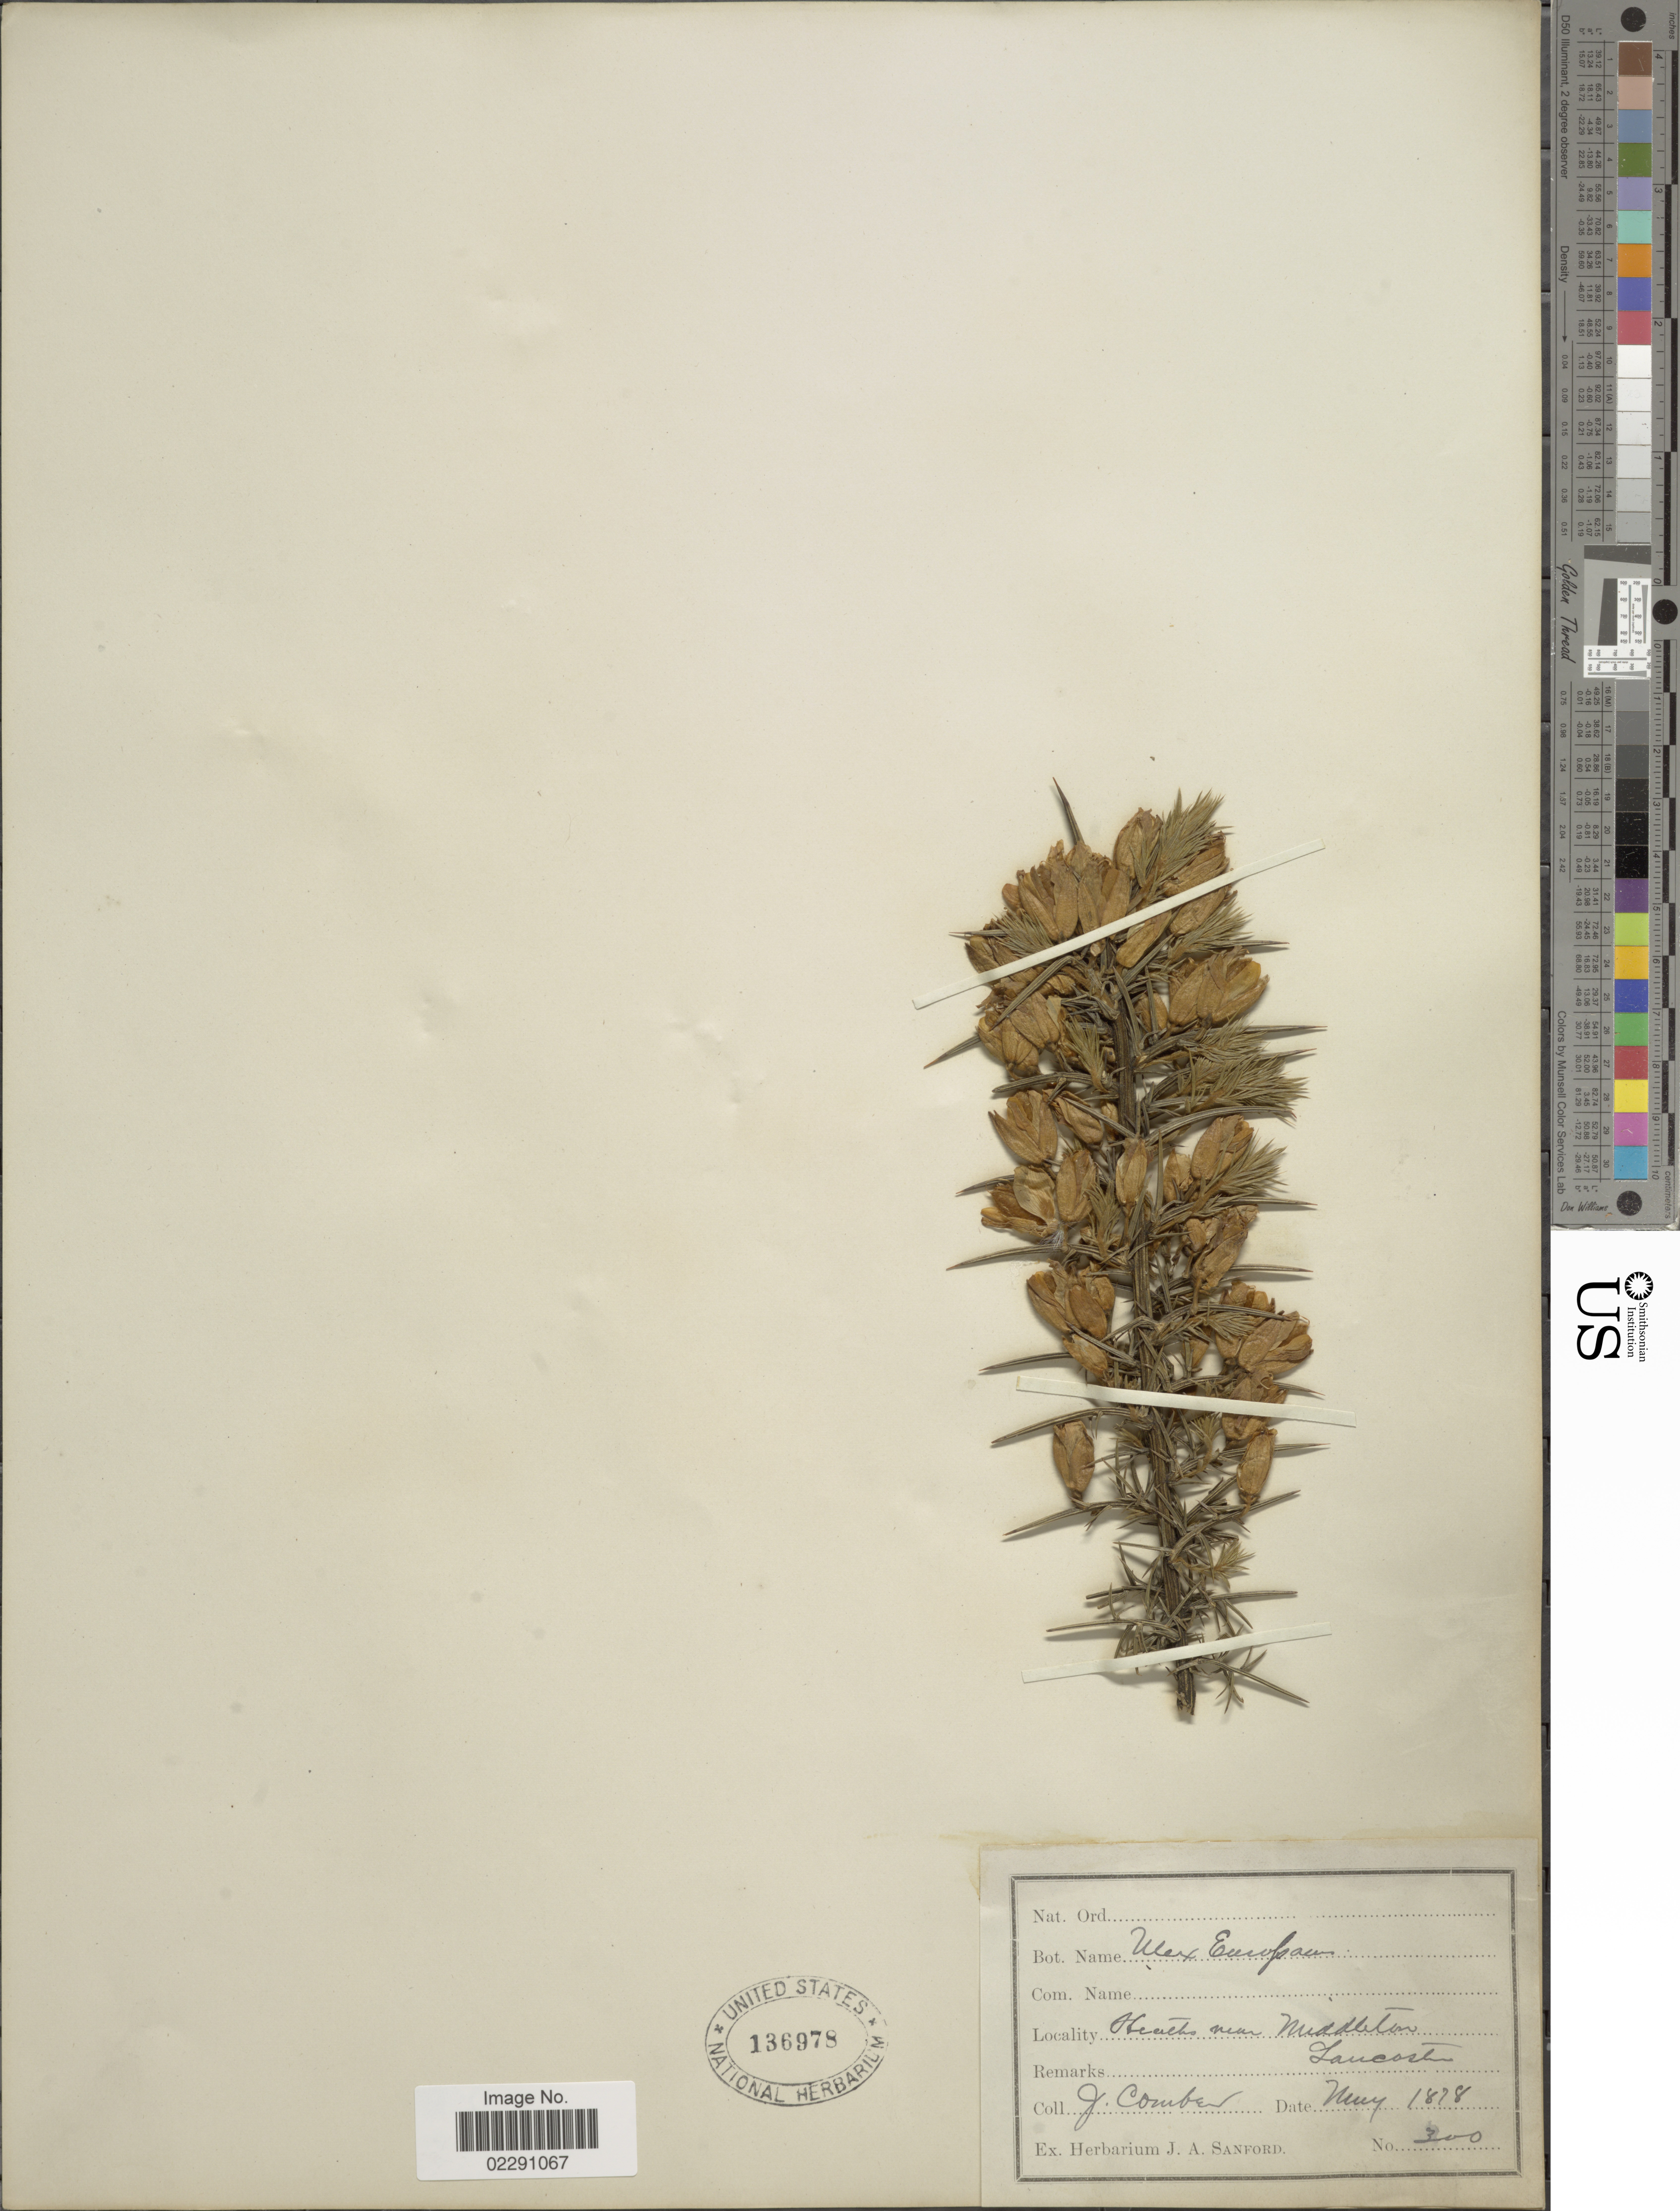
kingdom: Plantae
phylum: Tracheophyta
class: Magnoliopsida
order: Fabales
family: Fabaceae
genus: Ulex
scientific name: Ulex europaeus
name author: L.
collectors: J. Comber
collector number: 300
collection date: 1878-05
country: United Kingdom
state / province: England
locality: Heaths near Middleton, Lancaster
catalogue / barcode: US 136978